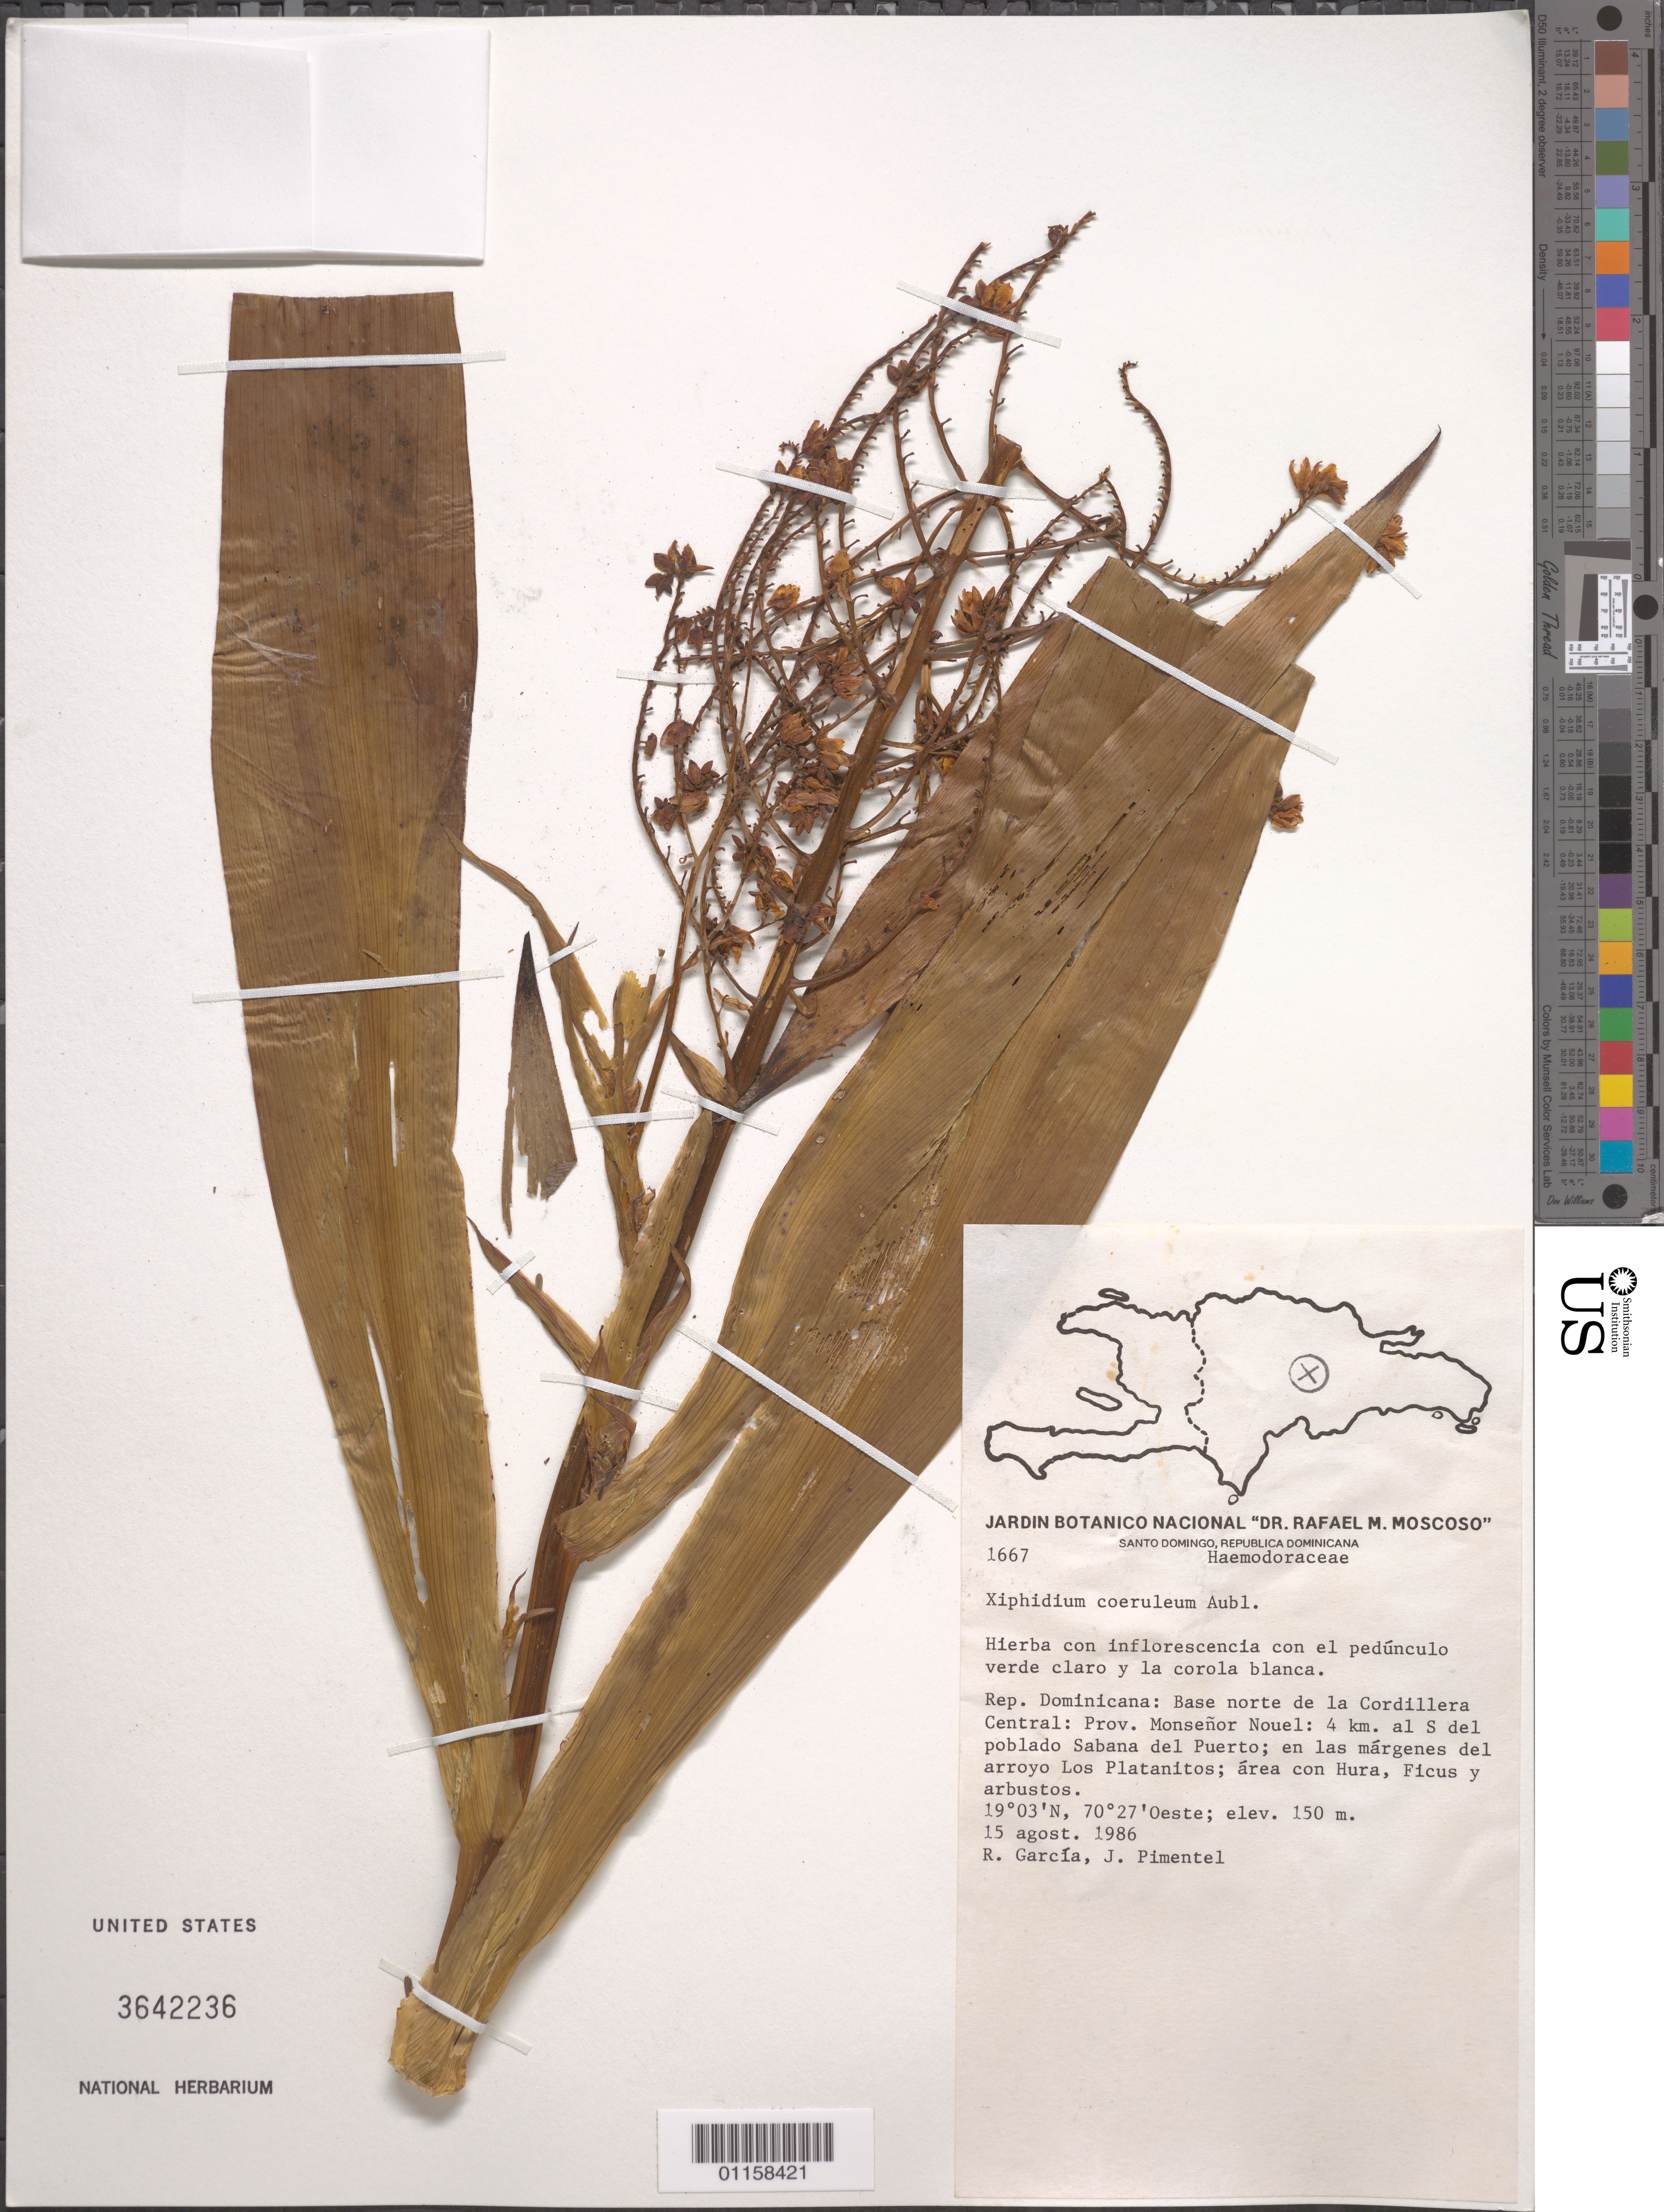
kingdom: Plantae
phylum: Tracheophyta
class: Liliopsida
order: Commelinales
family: Haemodoraceae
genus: Xiphidium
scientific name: Xiphidium caeruleum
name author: Aubl.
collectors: R. García & J. Pimentel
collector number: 1667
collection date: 1986-08-15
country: Dominican Republic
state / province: Monseñor Nouel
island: Hispaniola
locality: Cordillera Central, base norte; 4 km al S del poblado Sabana del Puerto; en las márgenes del arroyo Los Platanitos.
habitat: Área con Hura, Ficus y arbustos.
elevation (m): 150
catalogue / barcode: US 3642236